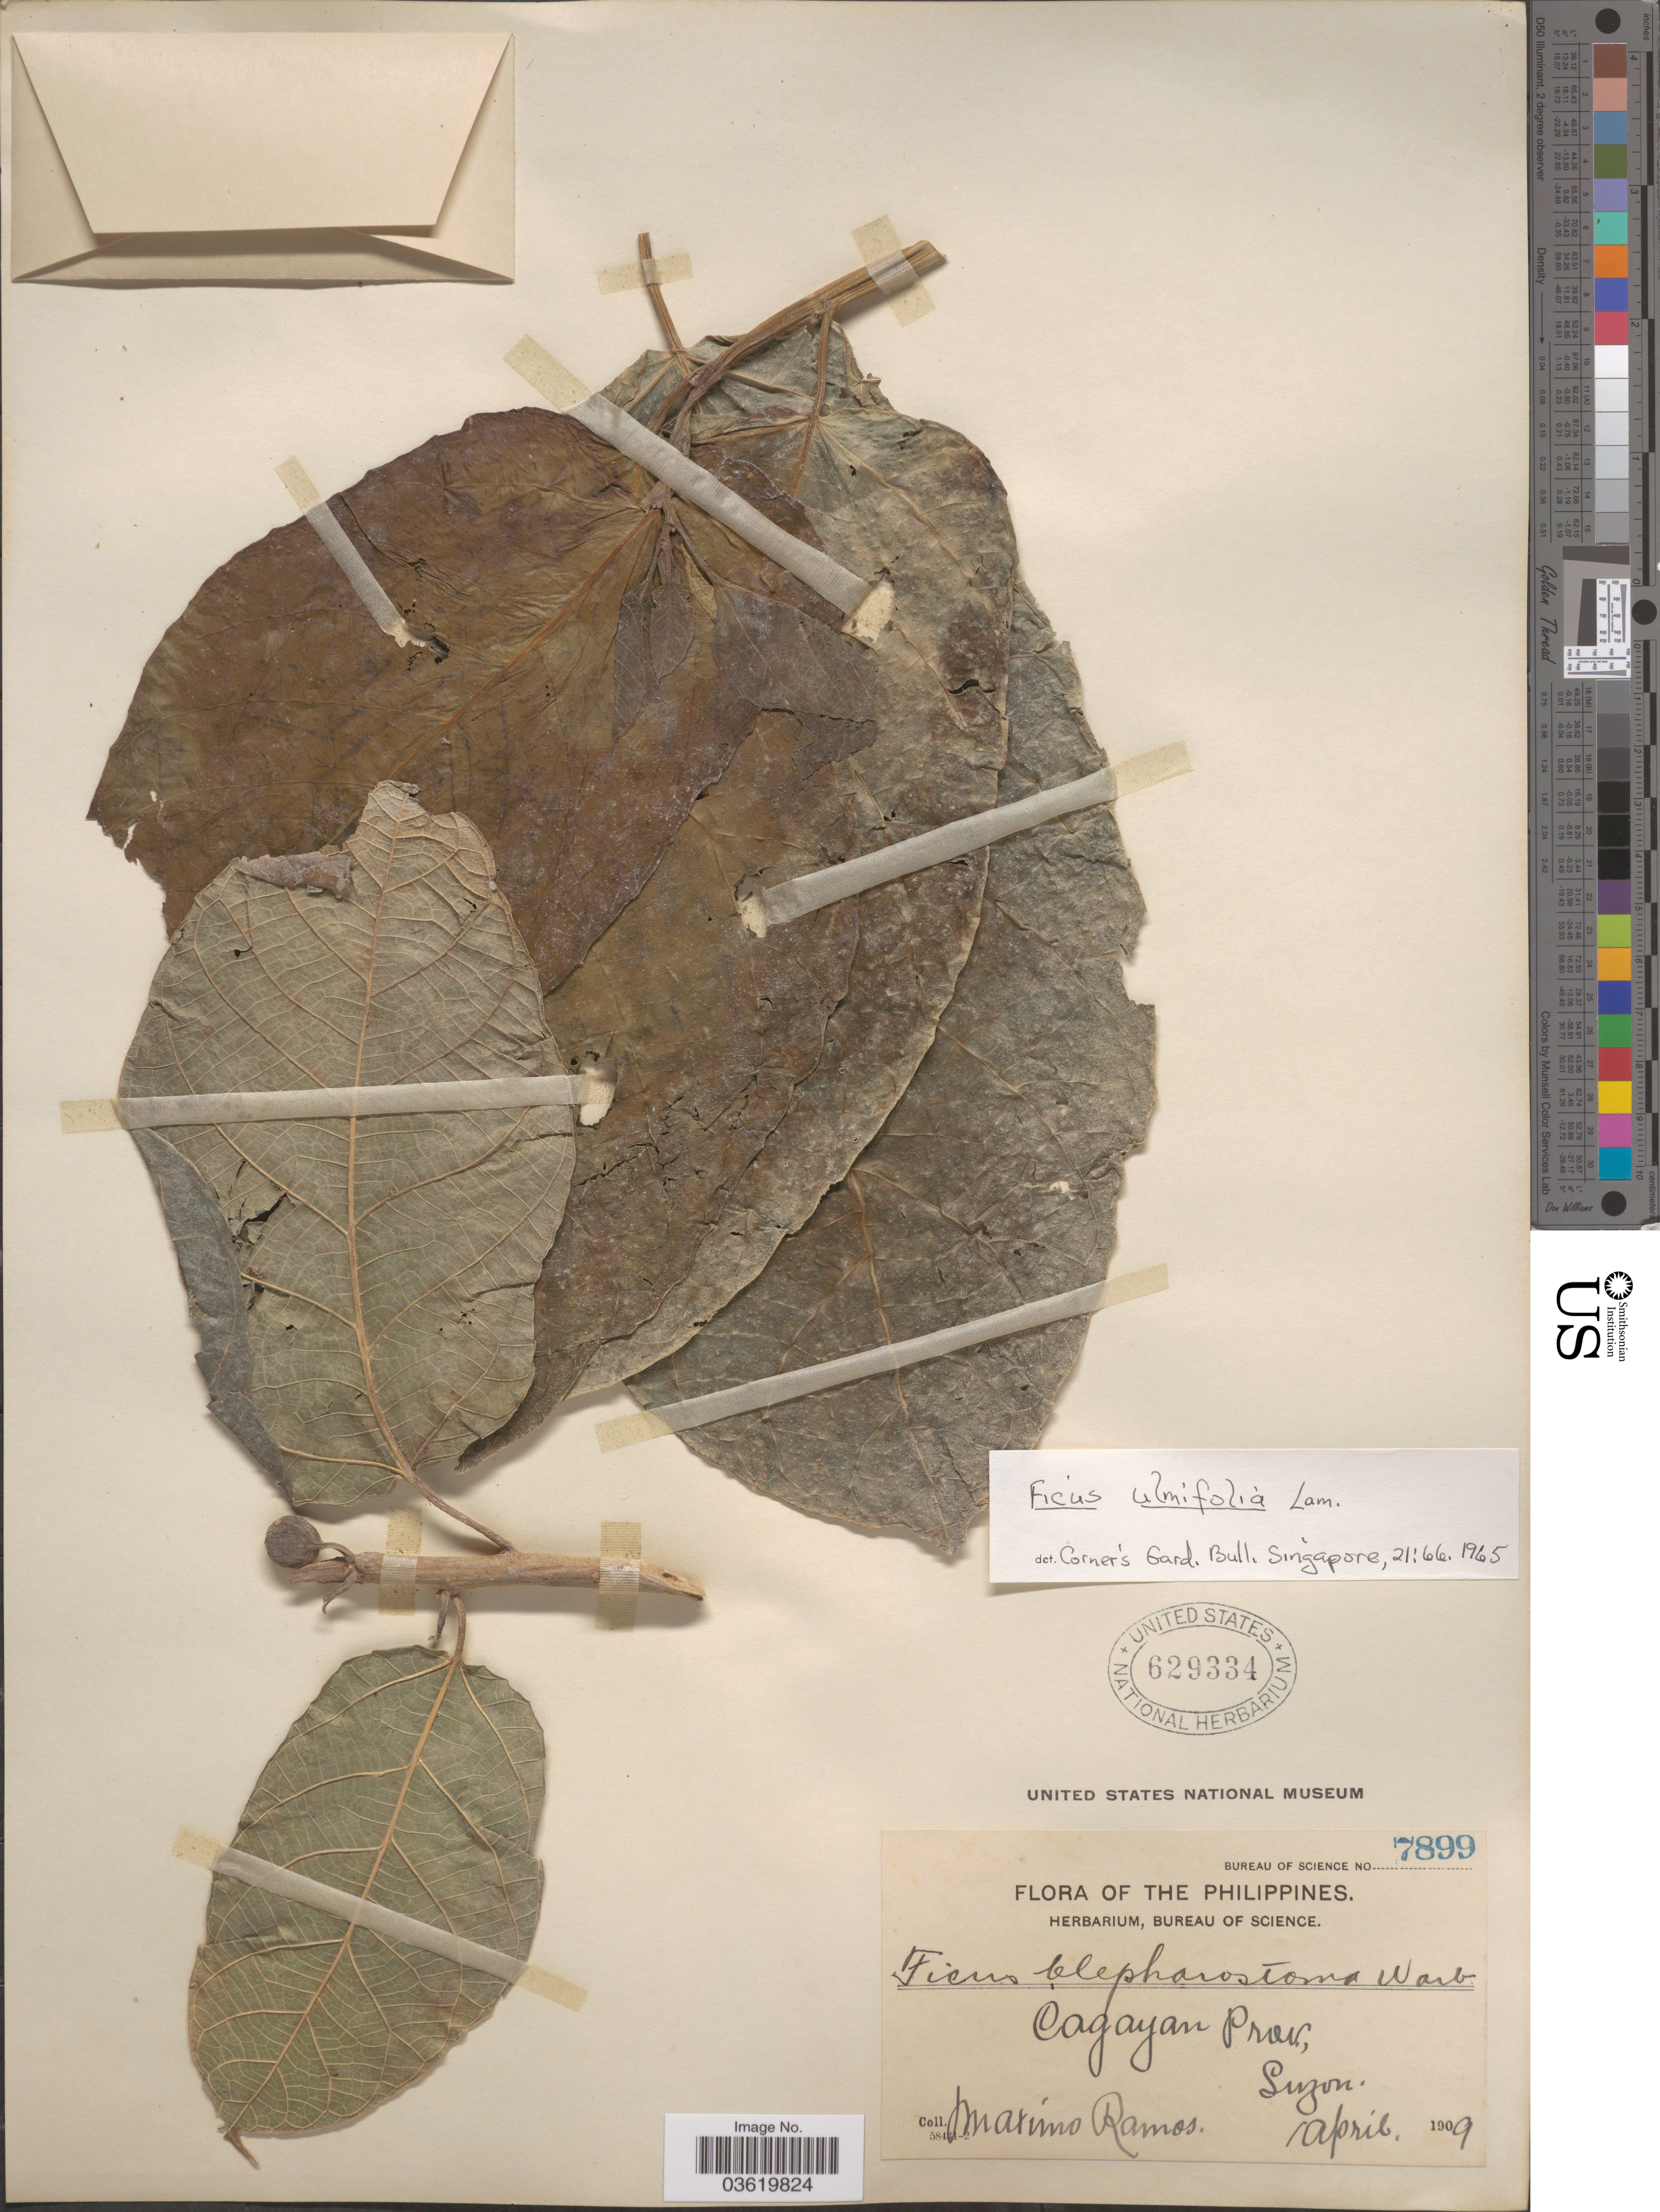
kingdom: Plantae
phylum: Tracheophyta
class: Magnoliopsida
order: Rosales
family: Moraceae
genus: Ficus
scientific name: Ficus ulmifolia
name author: Lam.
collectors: M. Ramos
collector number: Bureau of Science 7899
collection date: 1909-04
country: Philippines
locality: Cagayan Prov., Luzon.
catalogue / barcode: US 629334